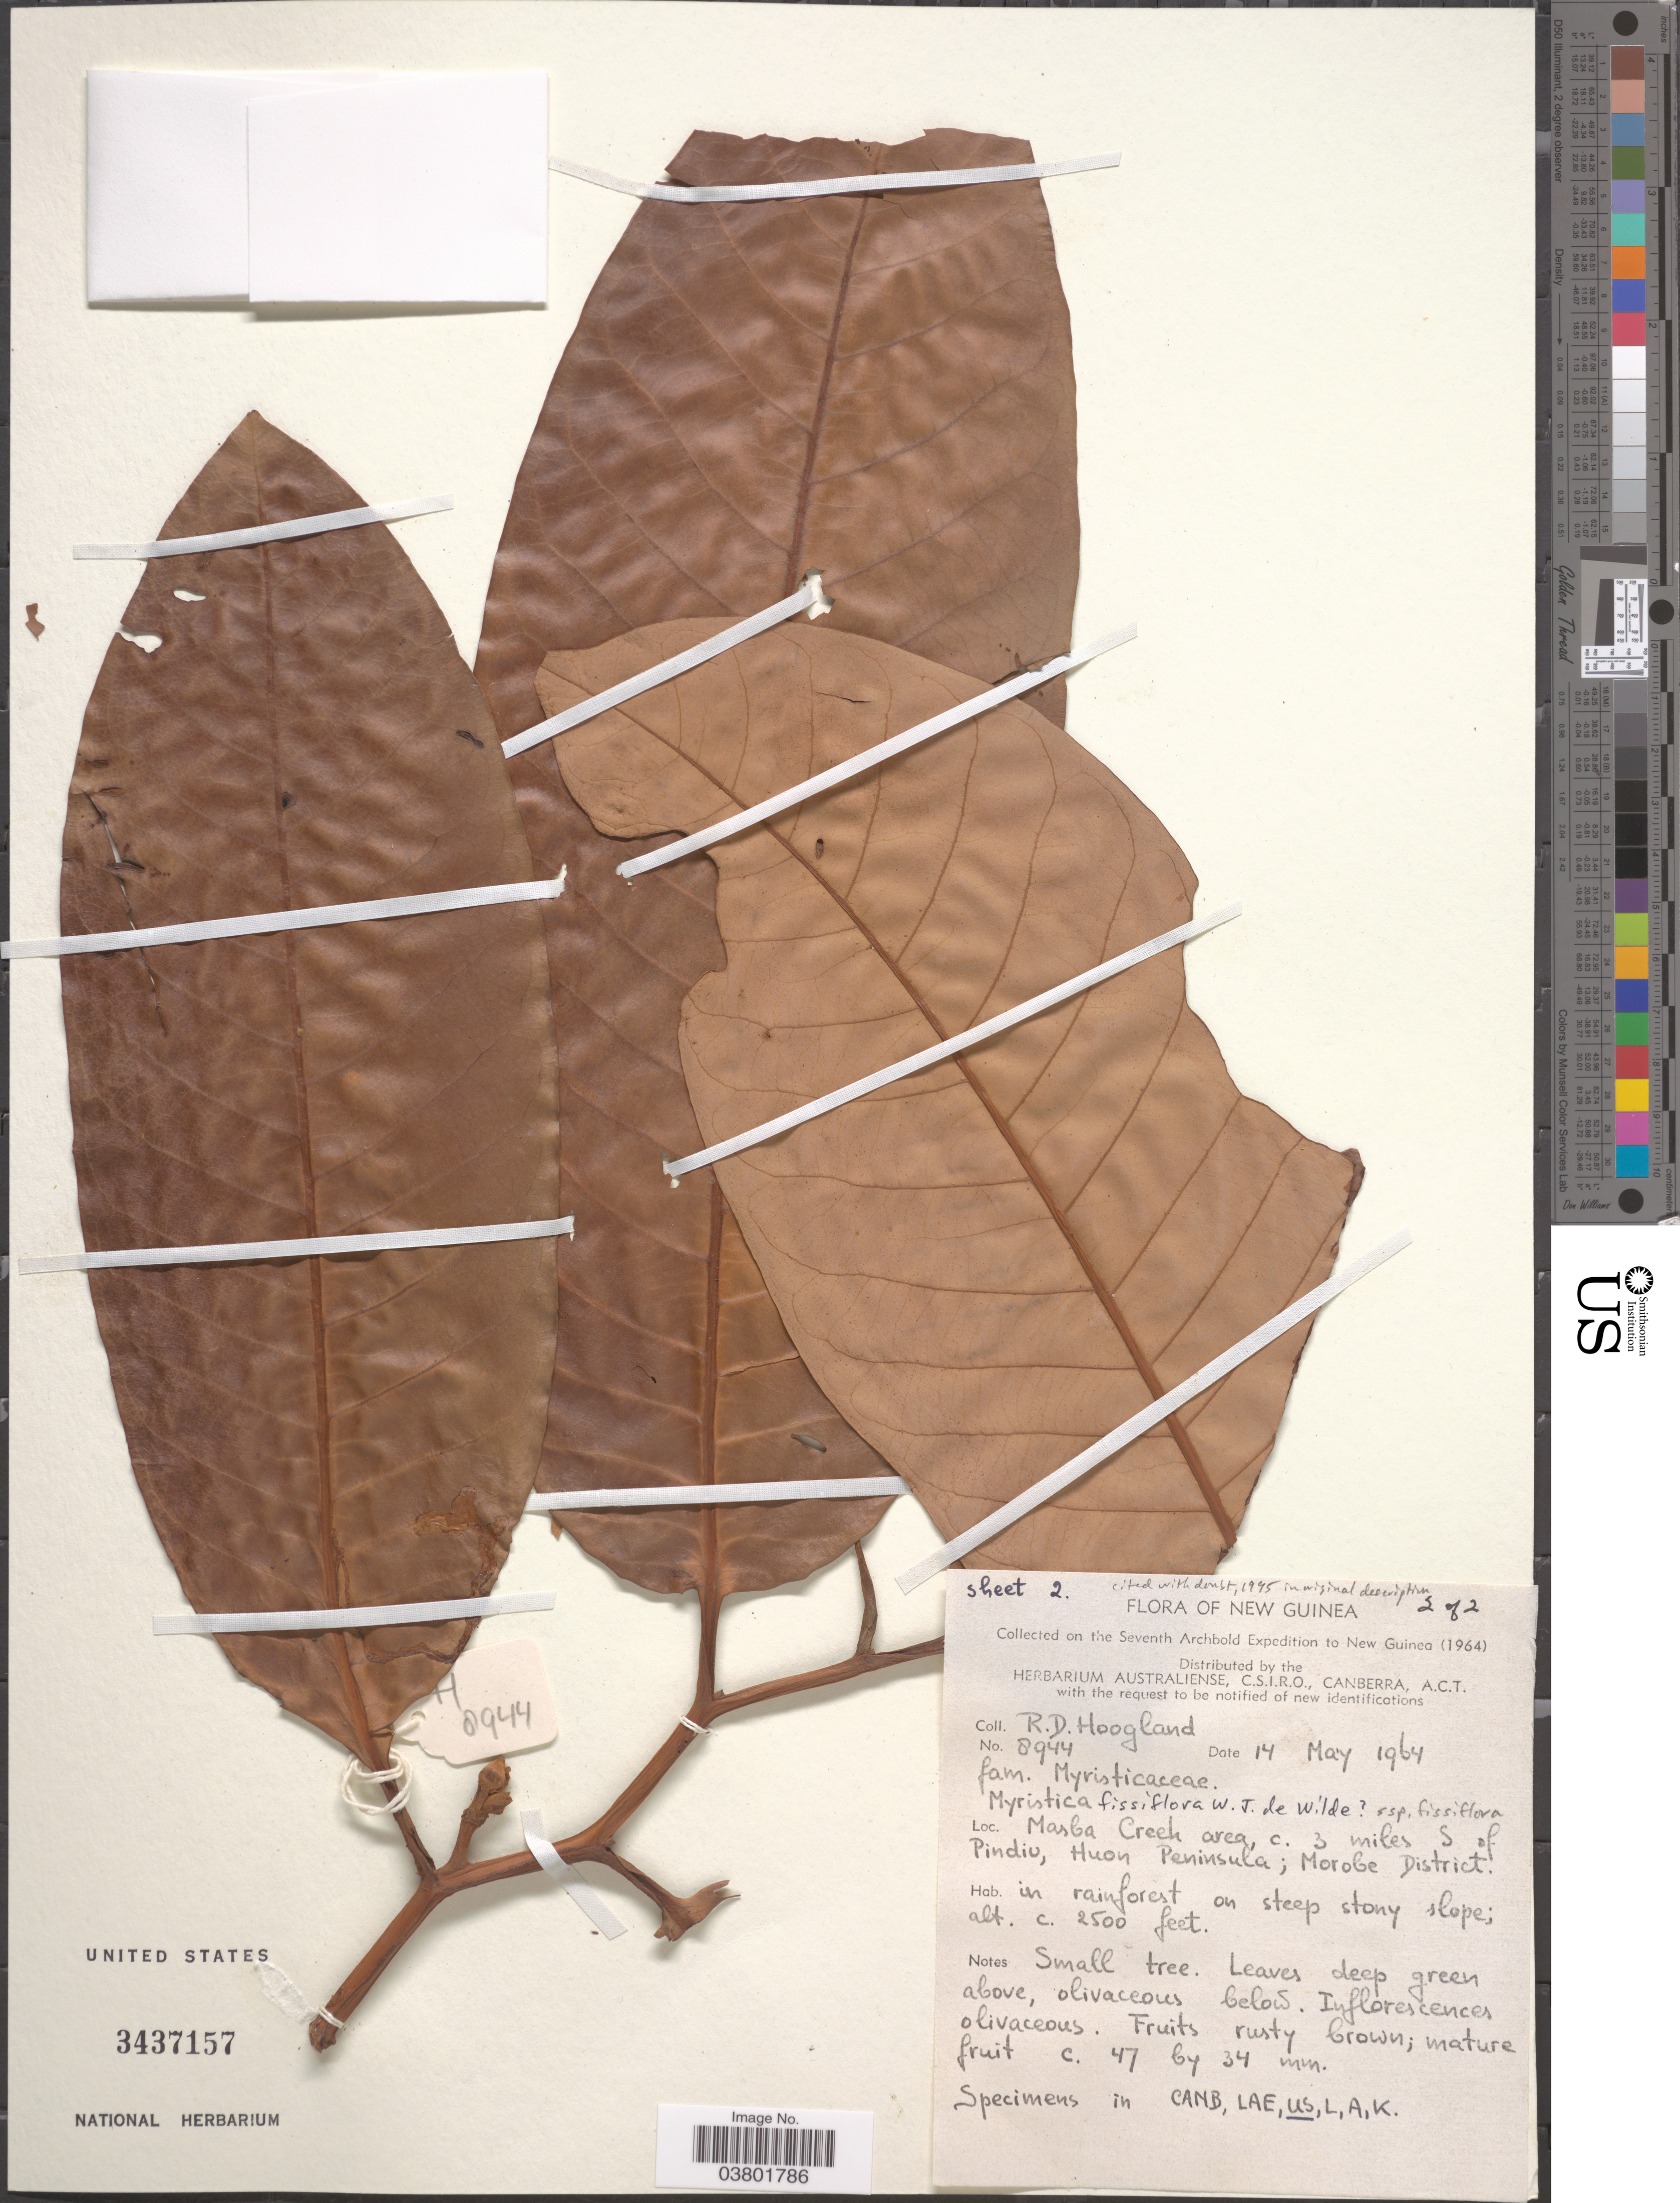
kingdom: Plantae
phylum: Tracheophyta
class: Magnoliopsida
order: Magnoliales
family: Myristicaceae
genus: Myristica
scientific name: Myristica fissiflora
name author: W.J. de Wilde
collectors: R. D. Hoogland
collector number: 8944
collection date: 1964-05-14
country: Papua New Guinea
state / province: Morobe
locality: New Guinea. Masba Creek area, c. 3 miles S of Pindiu, Huon Peninsula; Morobe District.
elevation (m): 762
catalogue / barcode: US 3437157